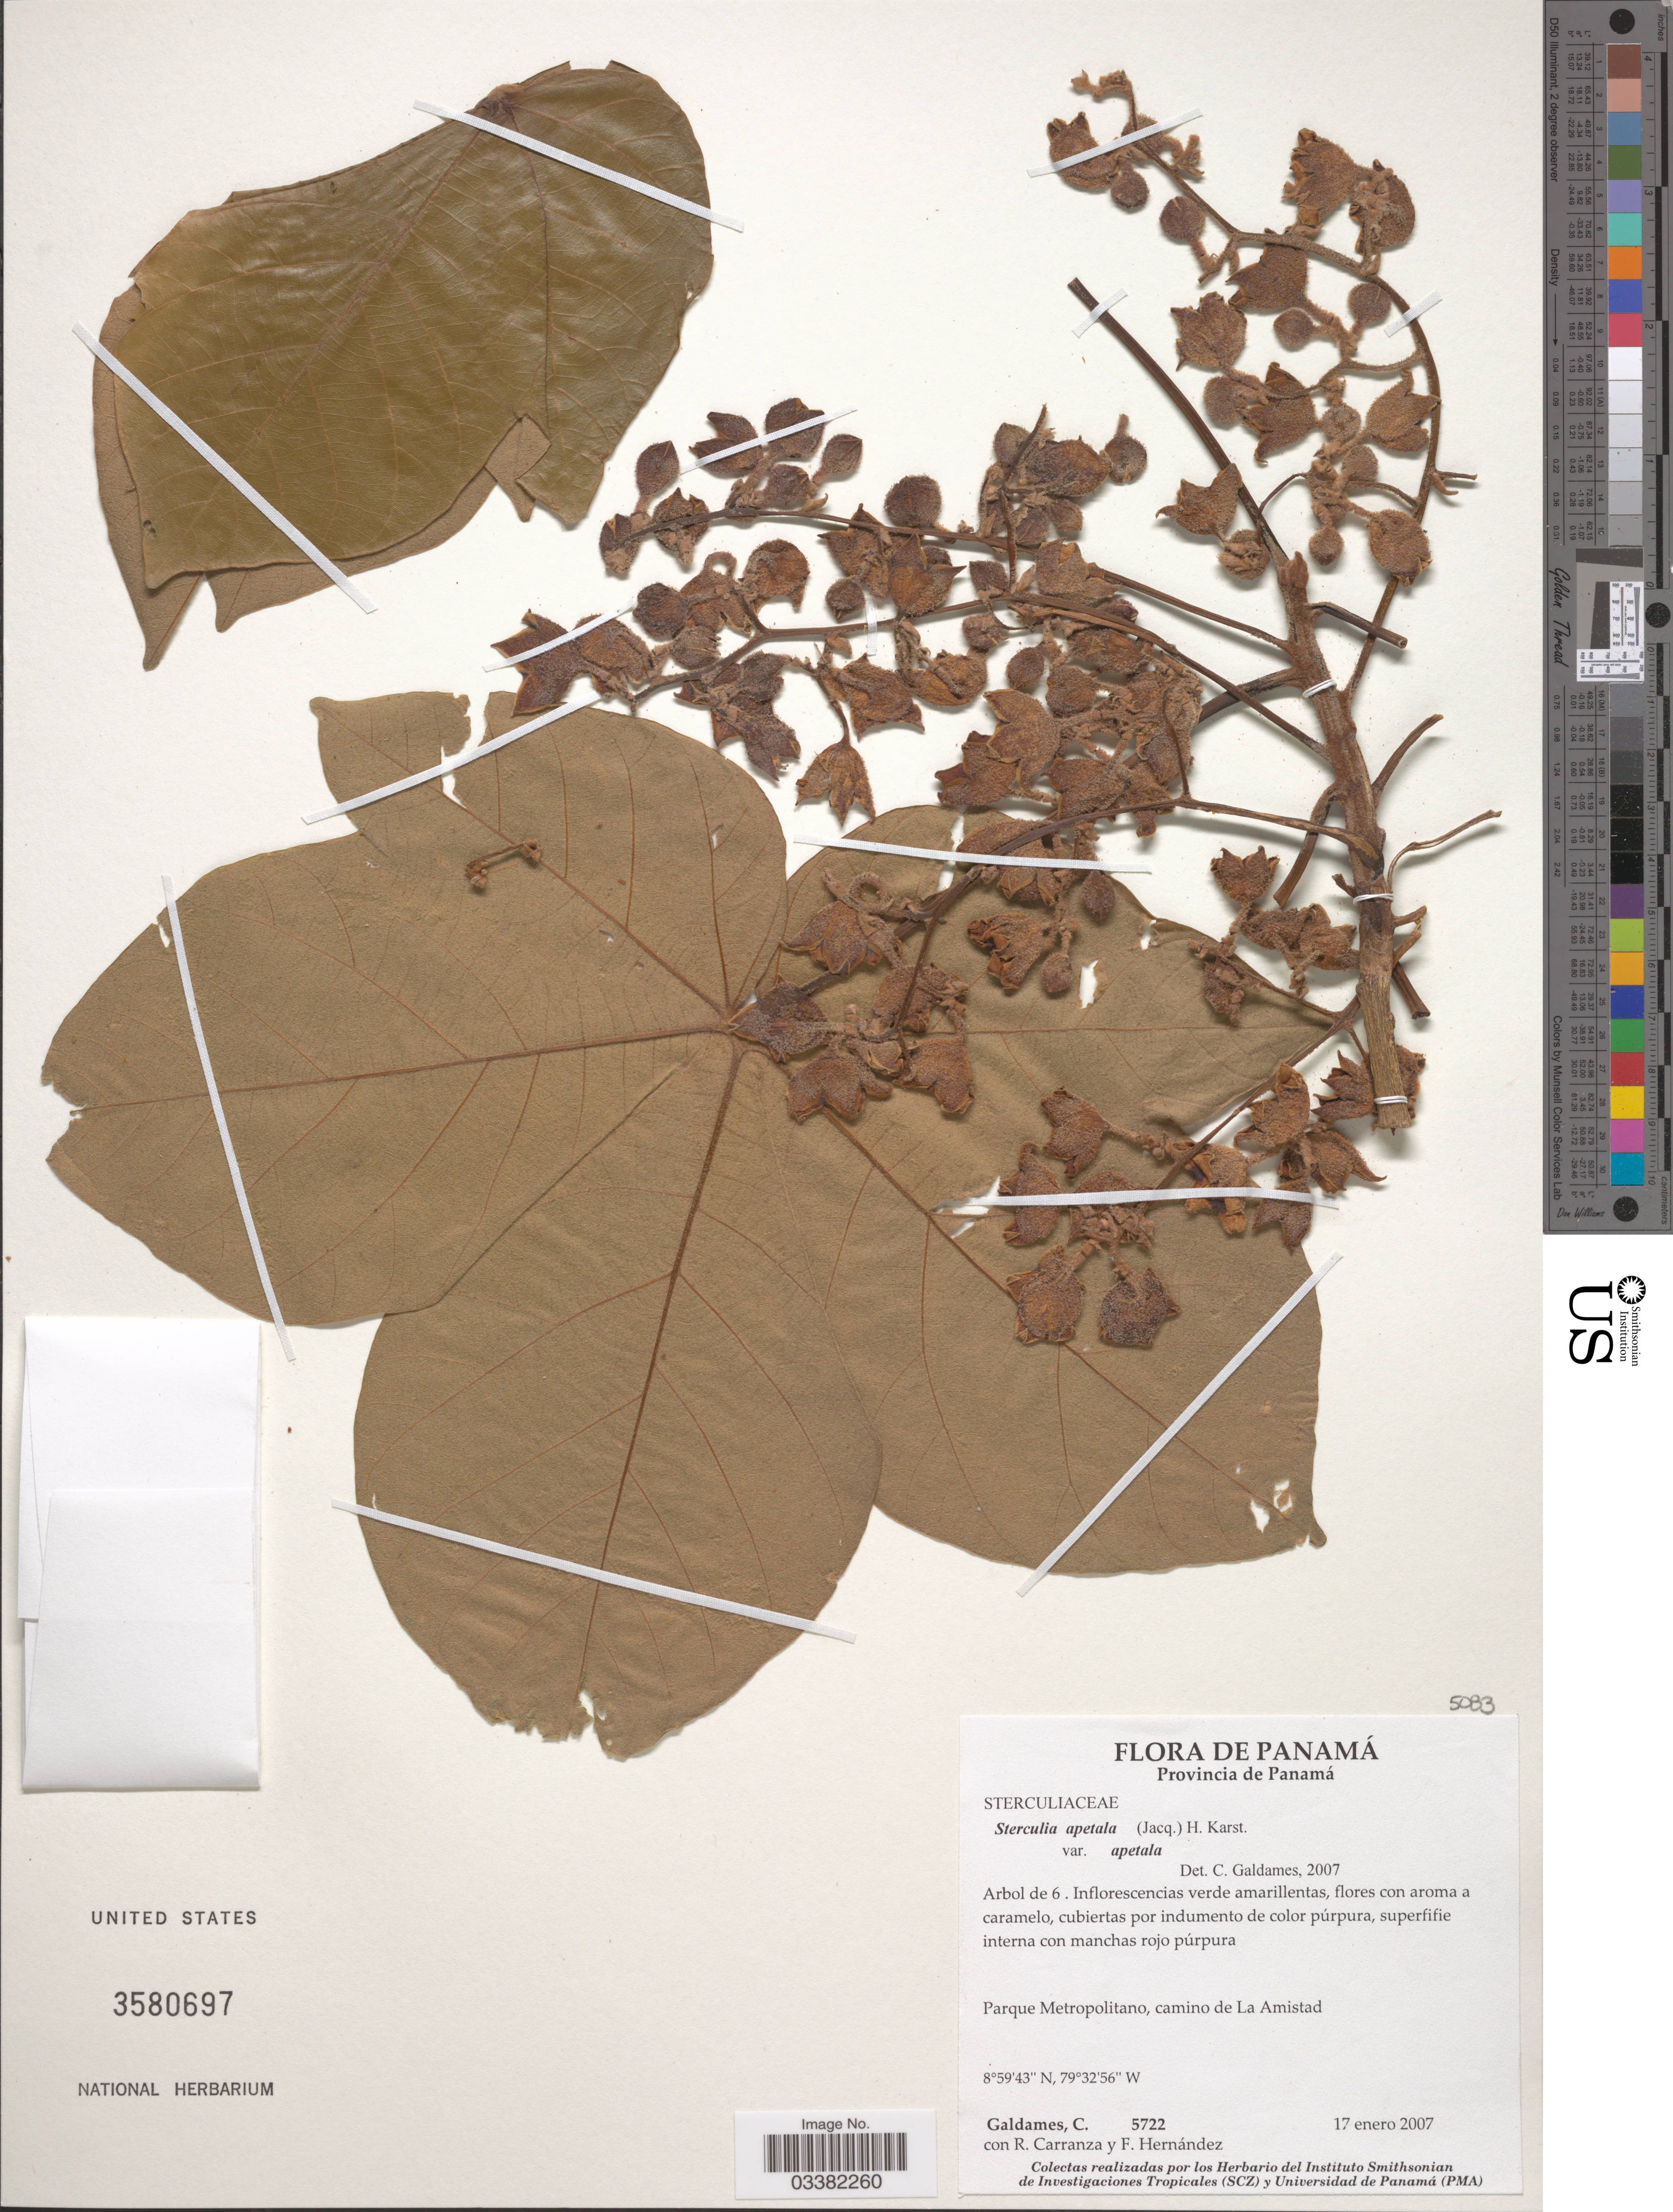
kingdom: Plantae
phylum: Tracheophyta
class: Magnoliopsida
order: Malvales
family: Malvaceae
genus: Sterculia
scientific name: Sterculia apetala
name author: (Jacq.) H. Karst.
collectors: C. Galdames, R. Carranza & F. Hernandez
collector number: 5722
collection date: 2007-01-17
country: Panama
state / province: Panamá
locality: Parque Metropolitano, camino de La Amistad.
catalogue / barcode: US 3580697